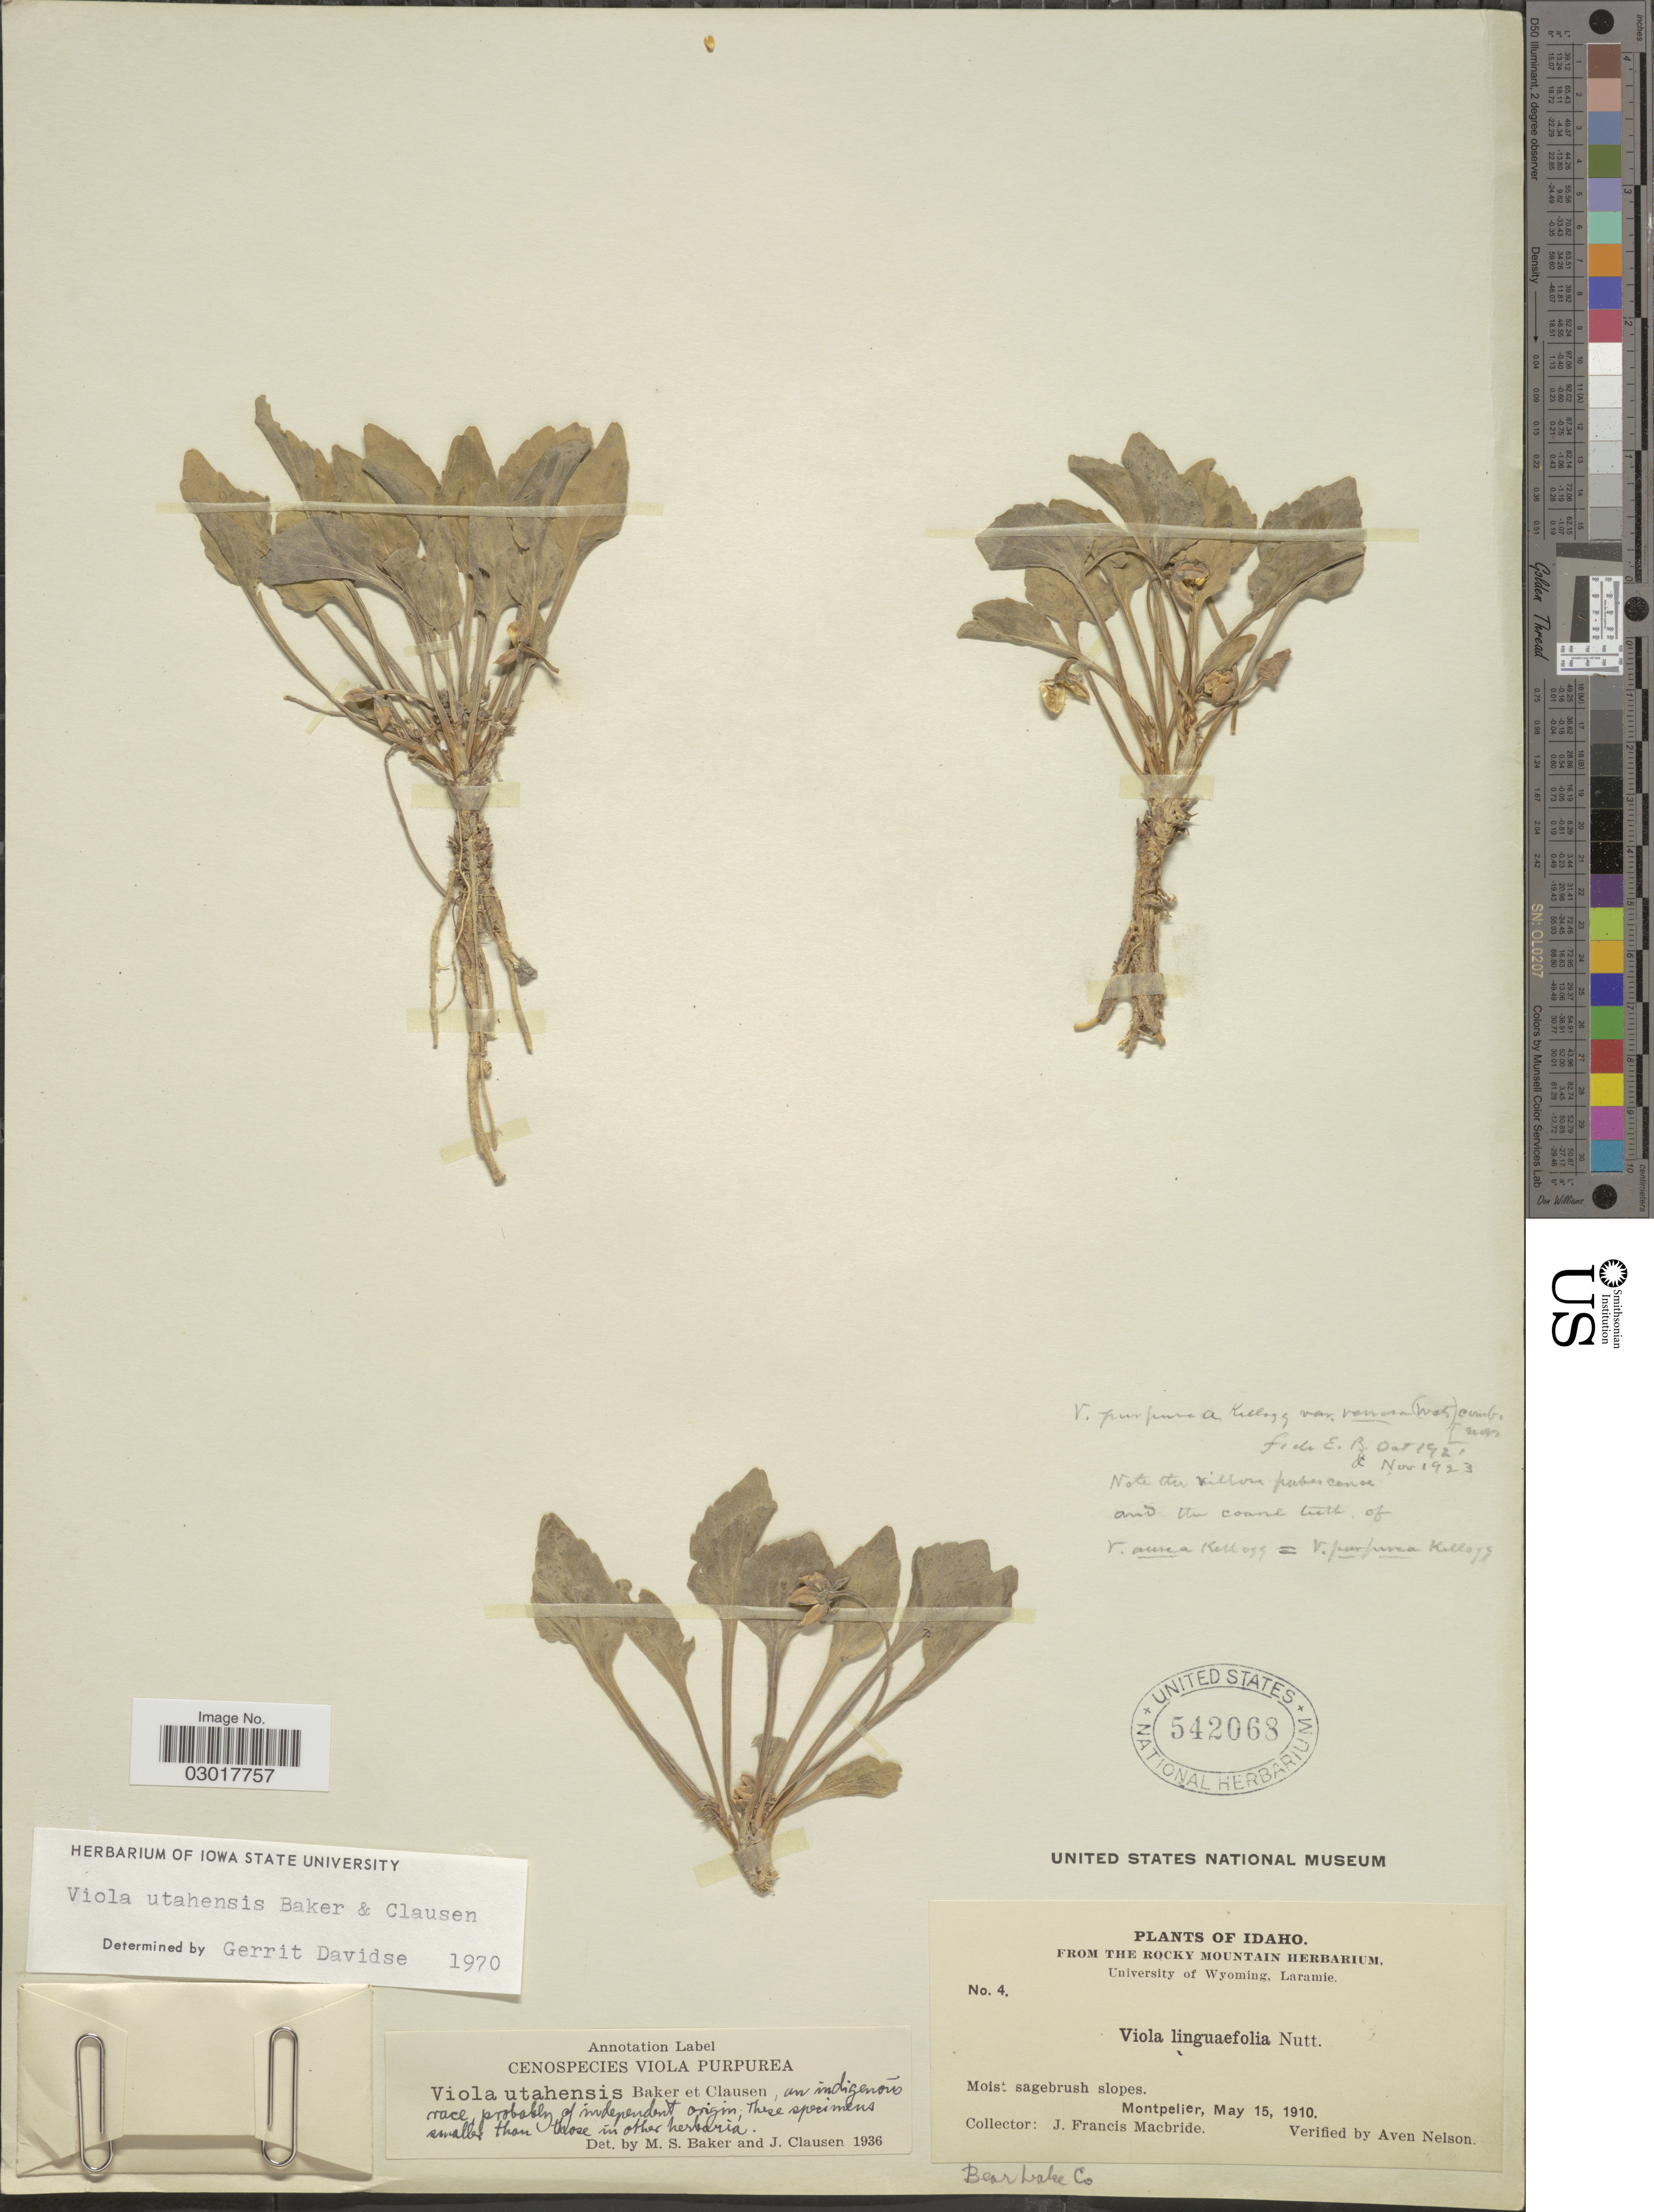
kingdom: Plantae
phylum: Tracheophyta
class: Magnoliopsida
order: Malpighiales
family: Violaceae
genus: Viola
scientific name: Viola utahensis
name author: M.S. Baker & J.C. Clausen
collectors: J. F. Macbride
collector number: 4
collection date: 1910-04-15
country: United States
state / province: Idaho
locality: Montpelier. Bear Lake Co.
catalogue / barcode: US 542068